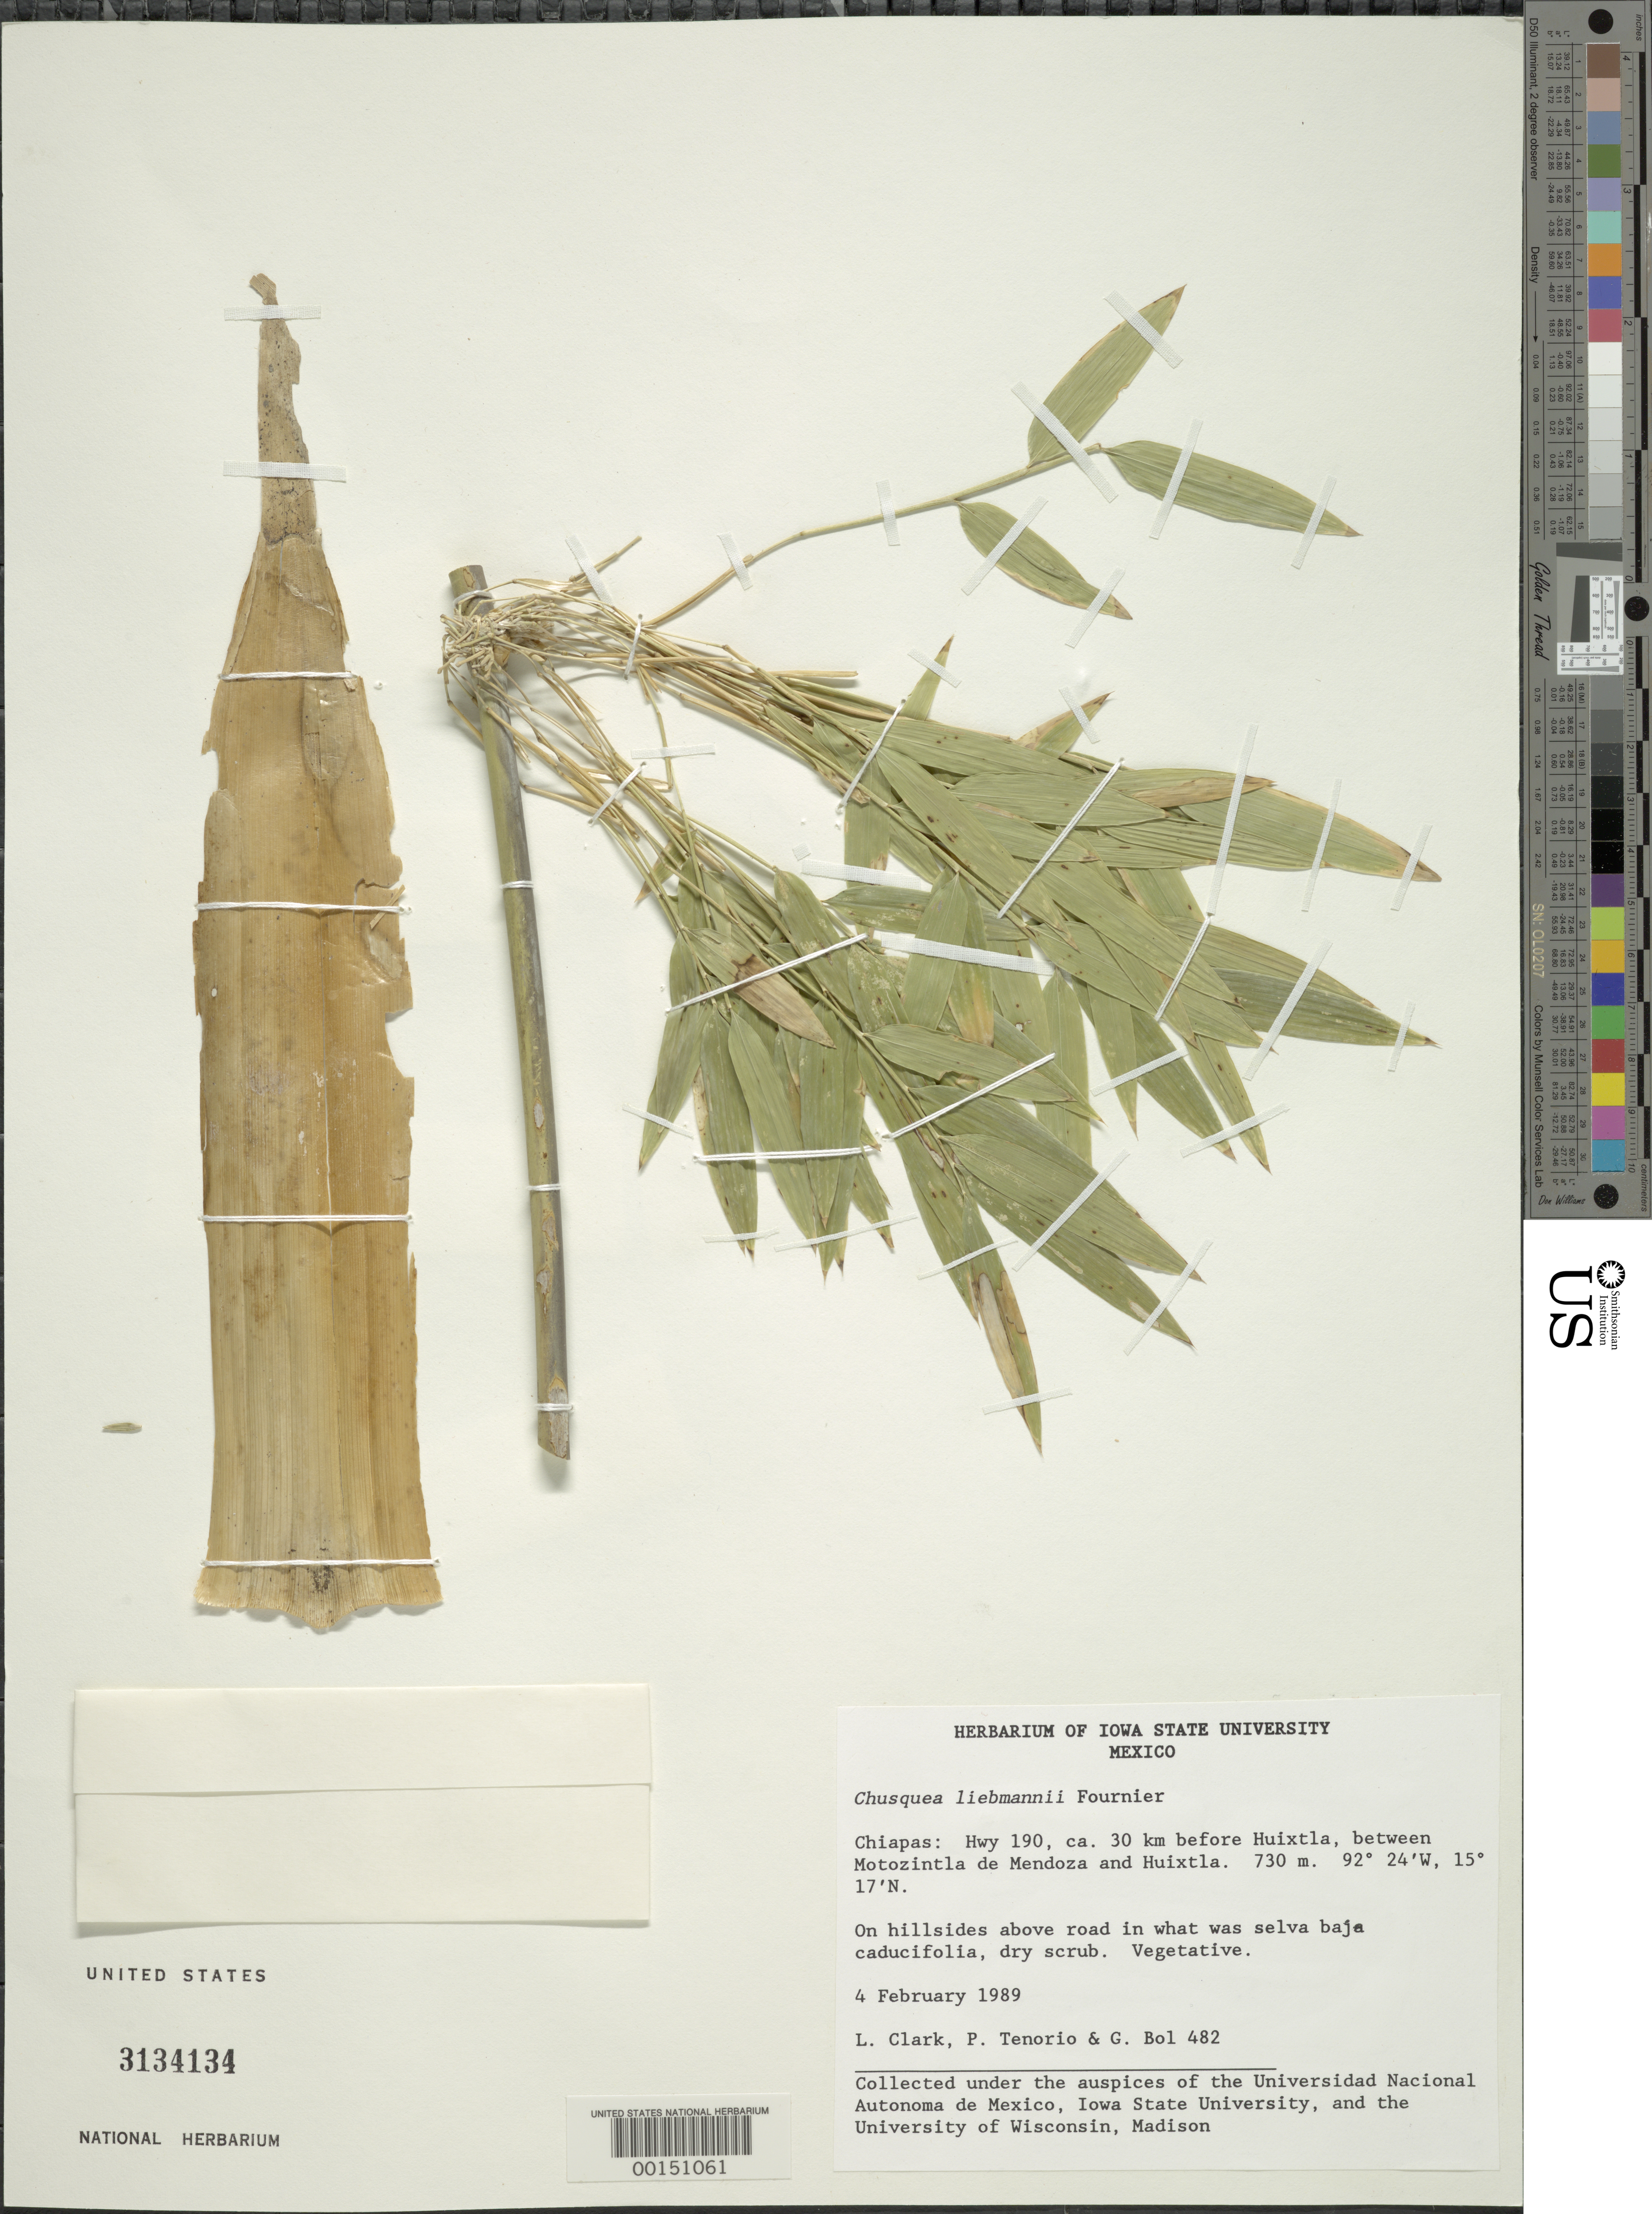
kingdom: Plantae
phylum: Tracheophyta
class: Liliopsida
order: Poales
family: Poaceae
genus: Chusquea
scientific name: Chusquea liebmannii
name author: E. Fourn.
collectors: L. G. Clark, P. Tenorio L. & G. Bol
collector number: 482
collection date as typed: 04 Feb 1989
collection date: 1989-02-04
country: Mexico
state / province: Chiapas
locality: Hwy 190, ca. 30 km before Huixtla, betw. Motozintla de Mendoza and Huixtla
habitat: On hillsides above rd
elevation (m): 730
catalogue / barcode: US 3134134